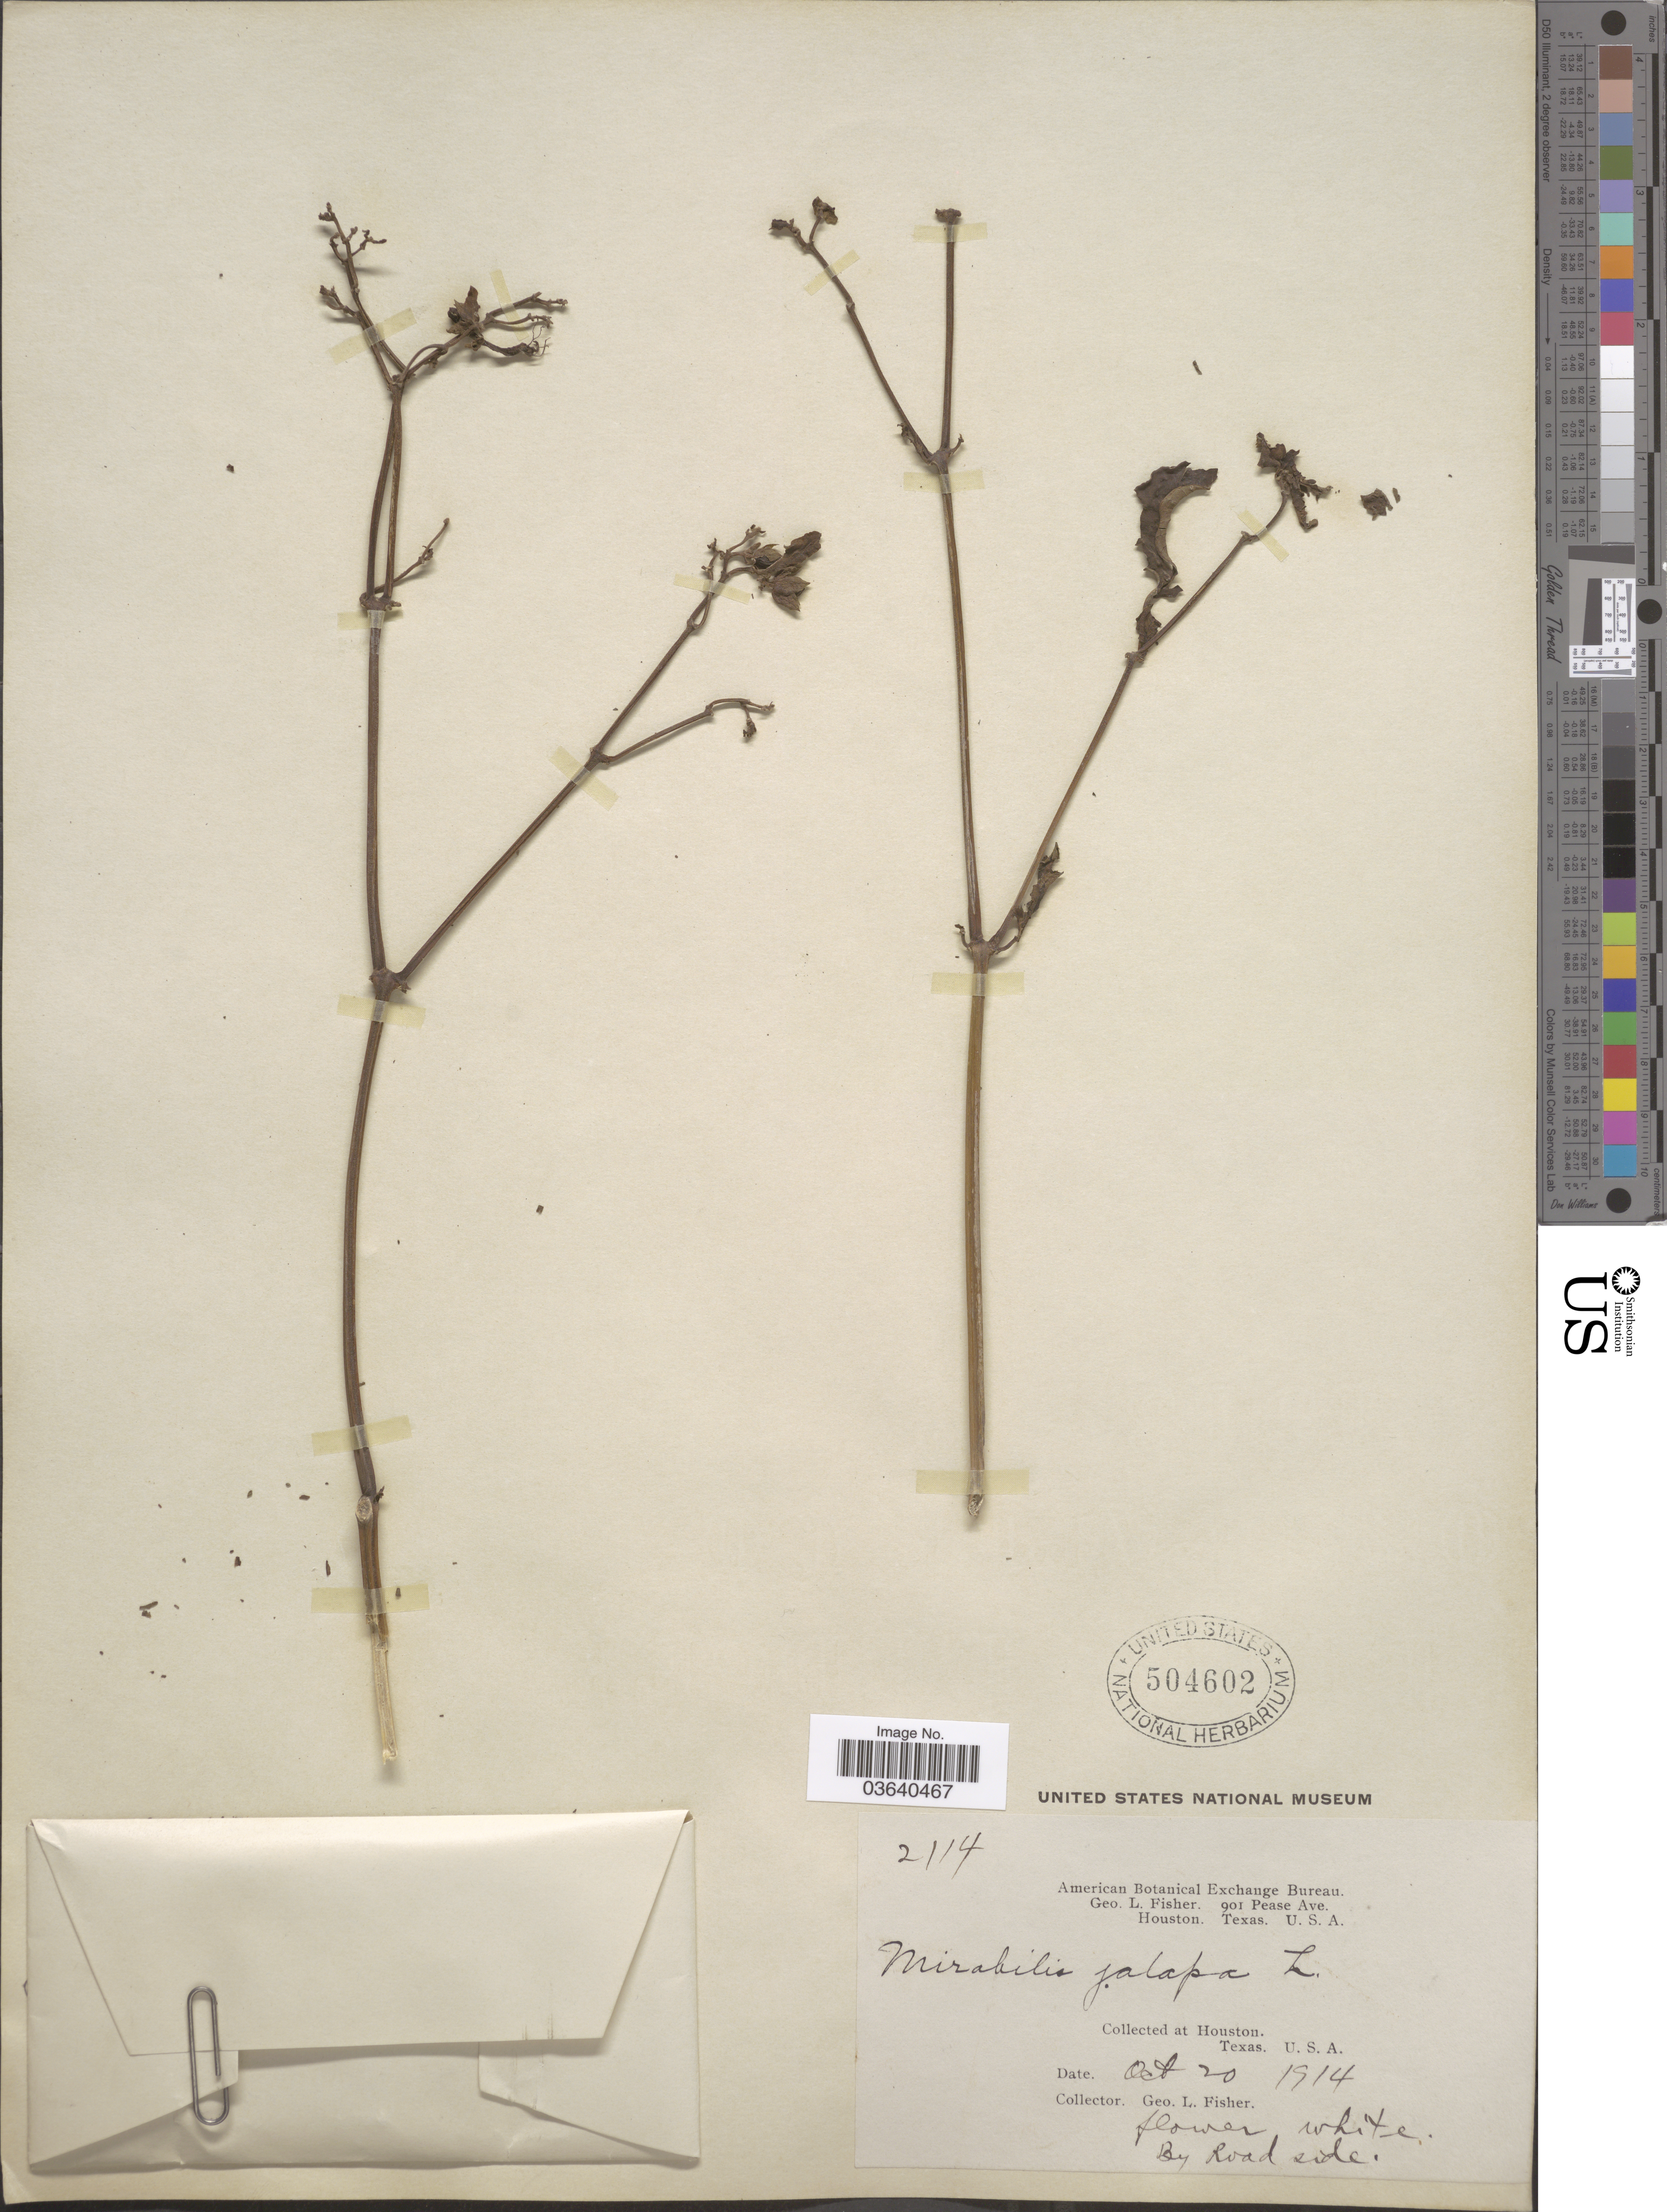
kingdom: Plantae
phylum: Tracheophyta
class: Magnoliopsida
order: Caryophyllales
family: Nyctaginaceae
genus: Mirabilis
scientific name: Mirabilis jalapa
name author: L.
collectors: G. L. Fisher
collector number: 2114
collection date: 1914-10-20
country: United States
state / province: Texas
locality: Houston.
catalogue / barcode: US 504602